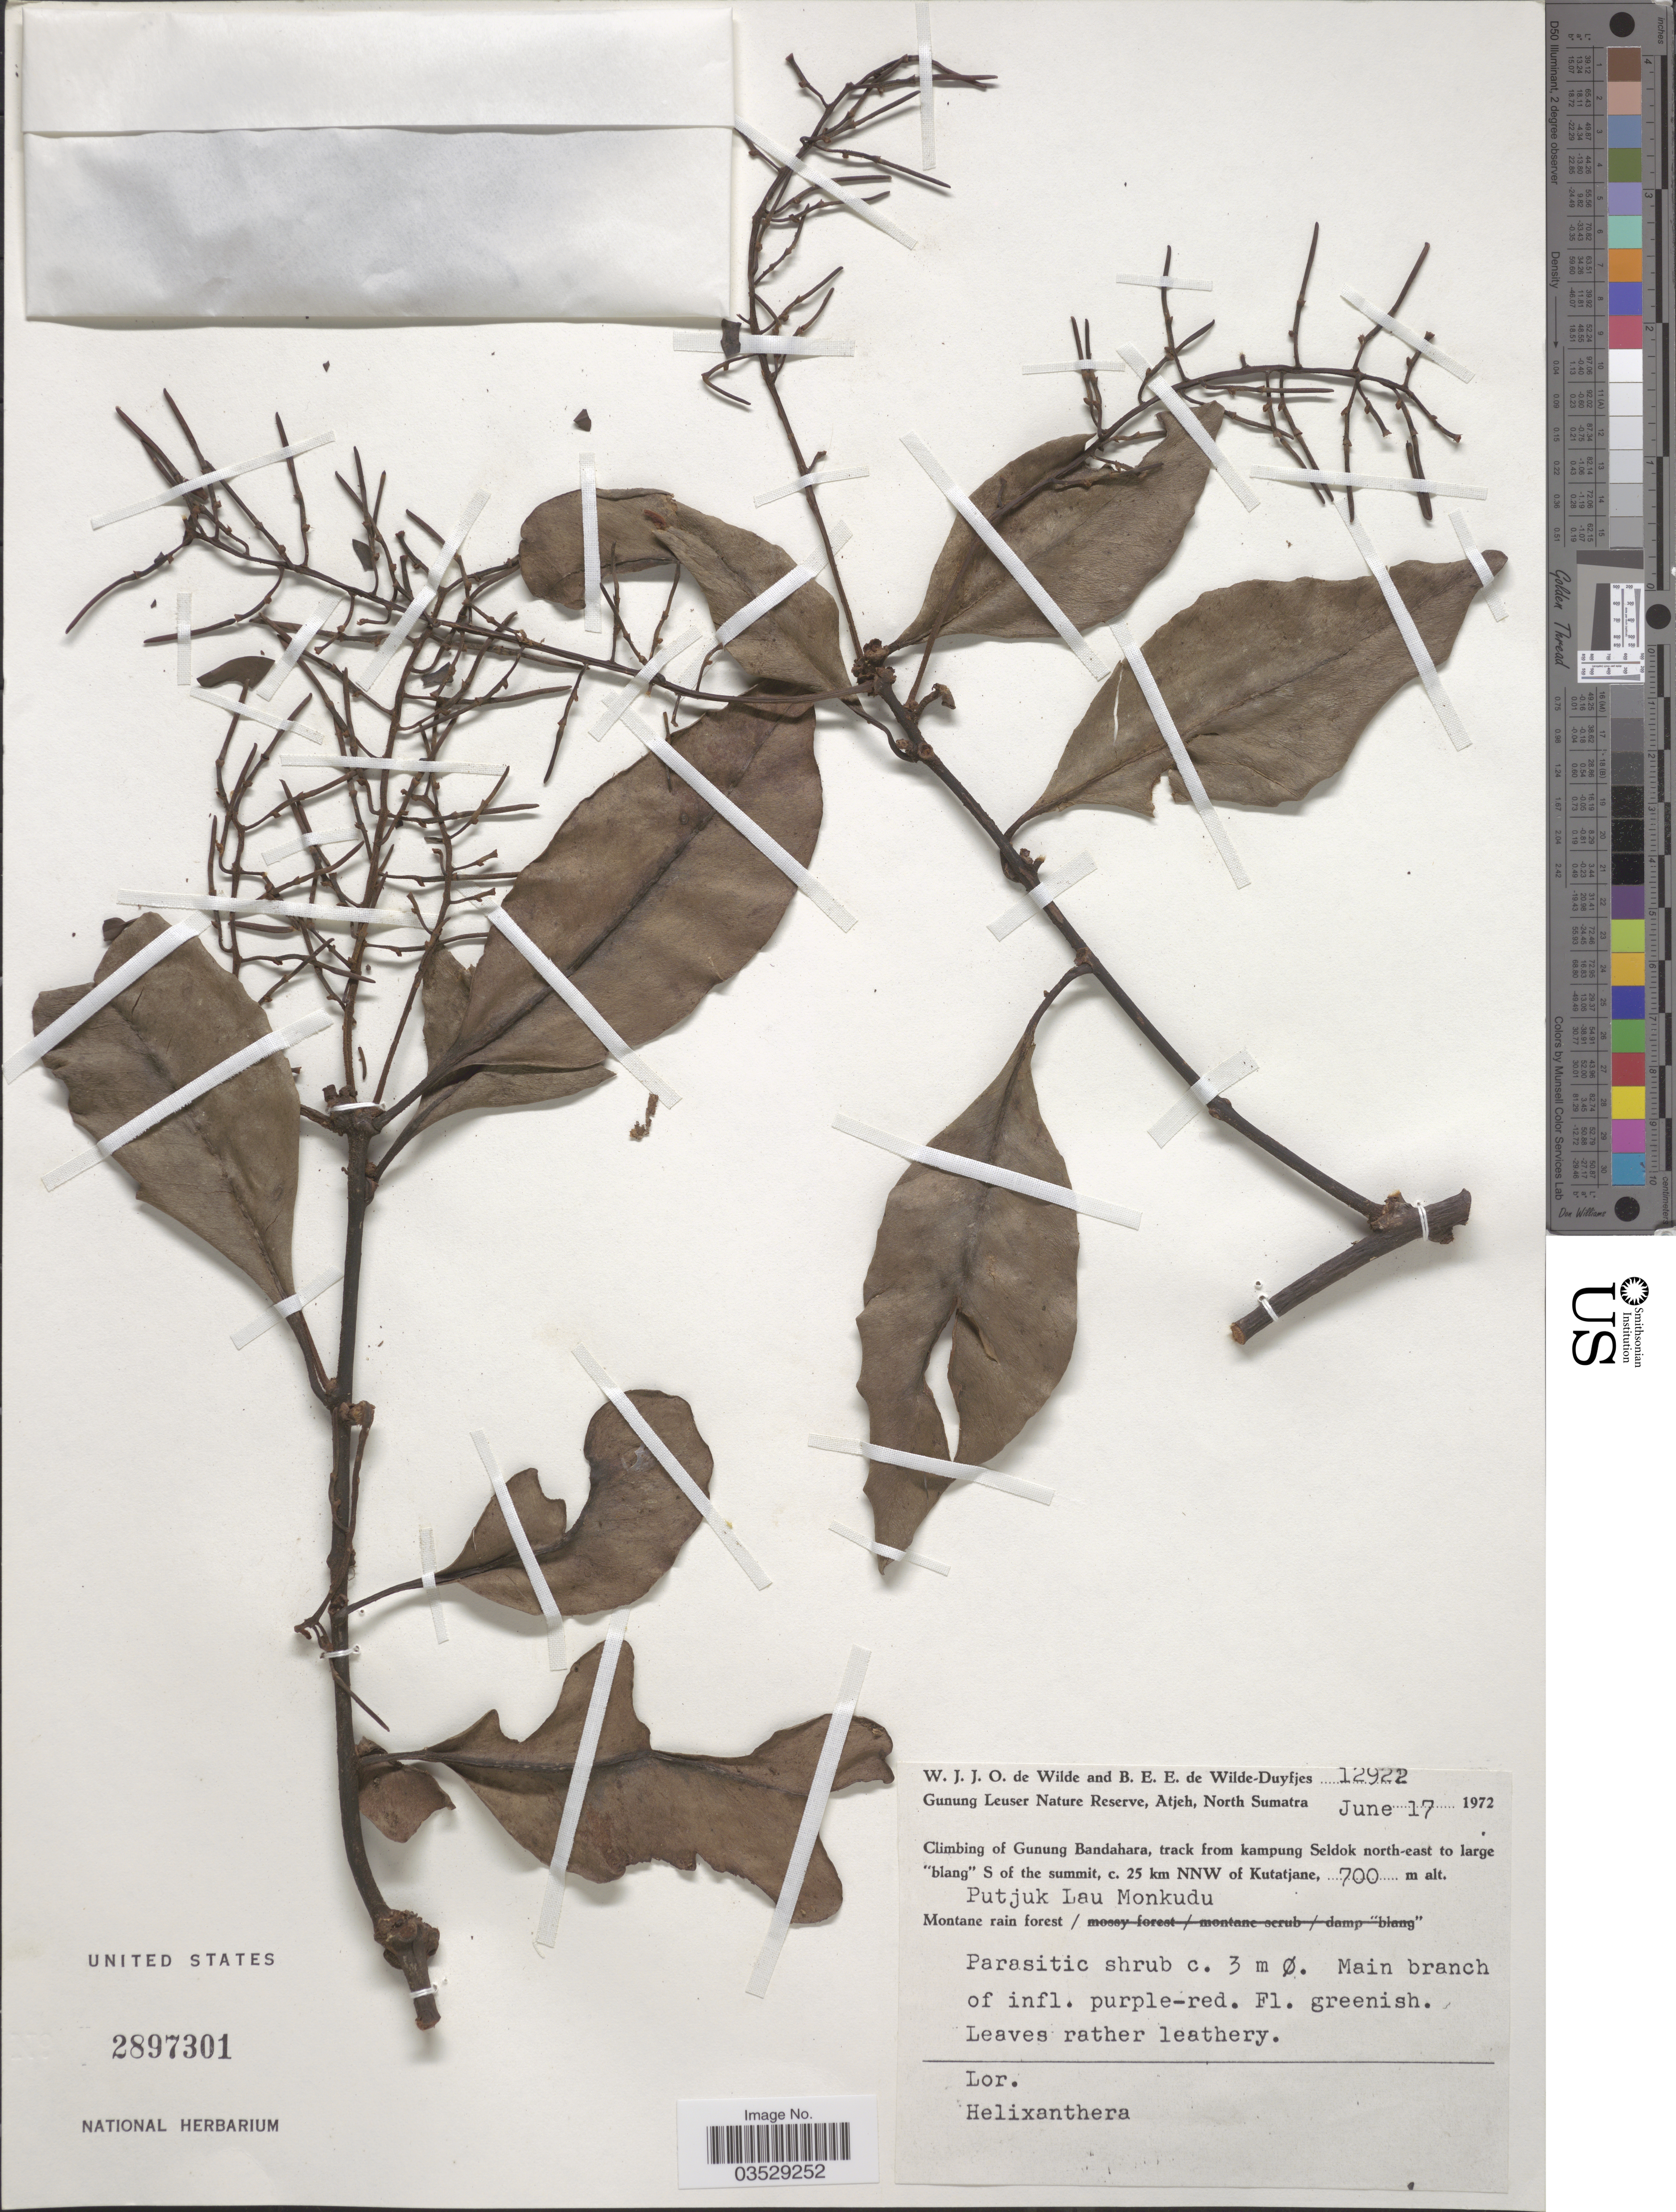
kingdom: Plantae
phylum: Tracheophyta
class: Magnoliopsida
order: Santalales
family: Loranthaceae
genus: Helixanthera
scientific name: Helixanthera sp.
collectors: W. J. de Wilde & B. E. de Wilde-Duyfjes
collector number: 12922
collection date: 1972-06-17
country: Indonesia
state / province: Sumatra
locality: Gunung Leuser Nature Reserve, Atjeh, North Sumatra. Climbing of Gunung Bandahara, track from kampung Seldok north-east to large "blang" S of the summit, c. 25 km NNW of Kutatjane. Putjuk Lau Monkudu.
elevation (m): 700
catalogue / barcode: US 2897301